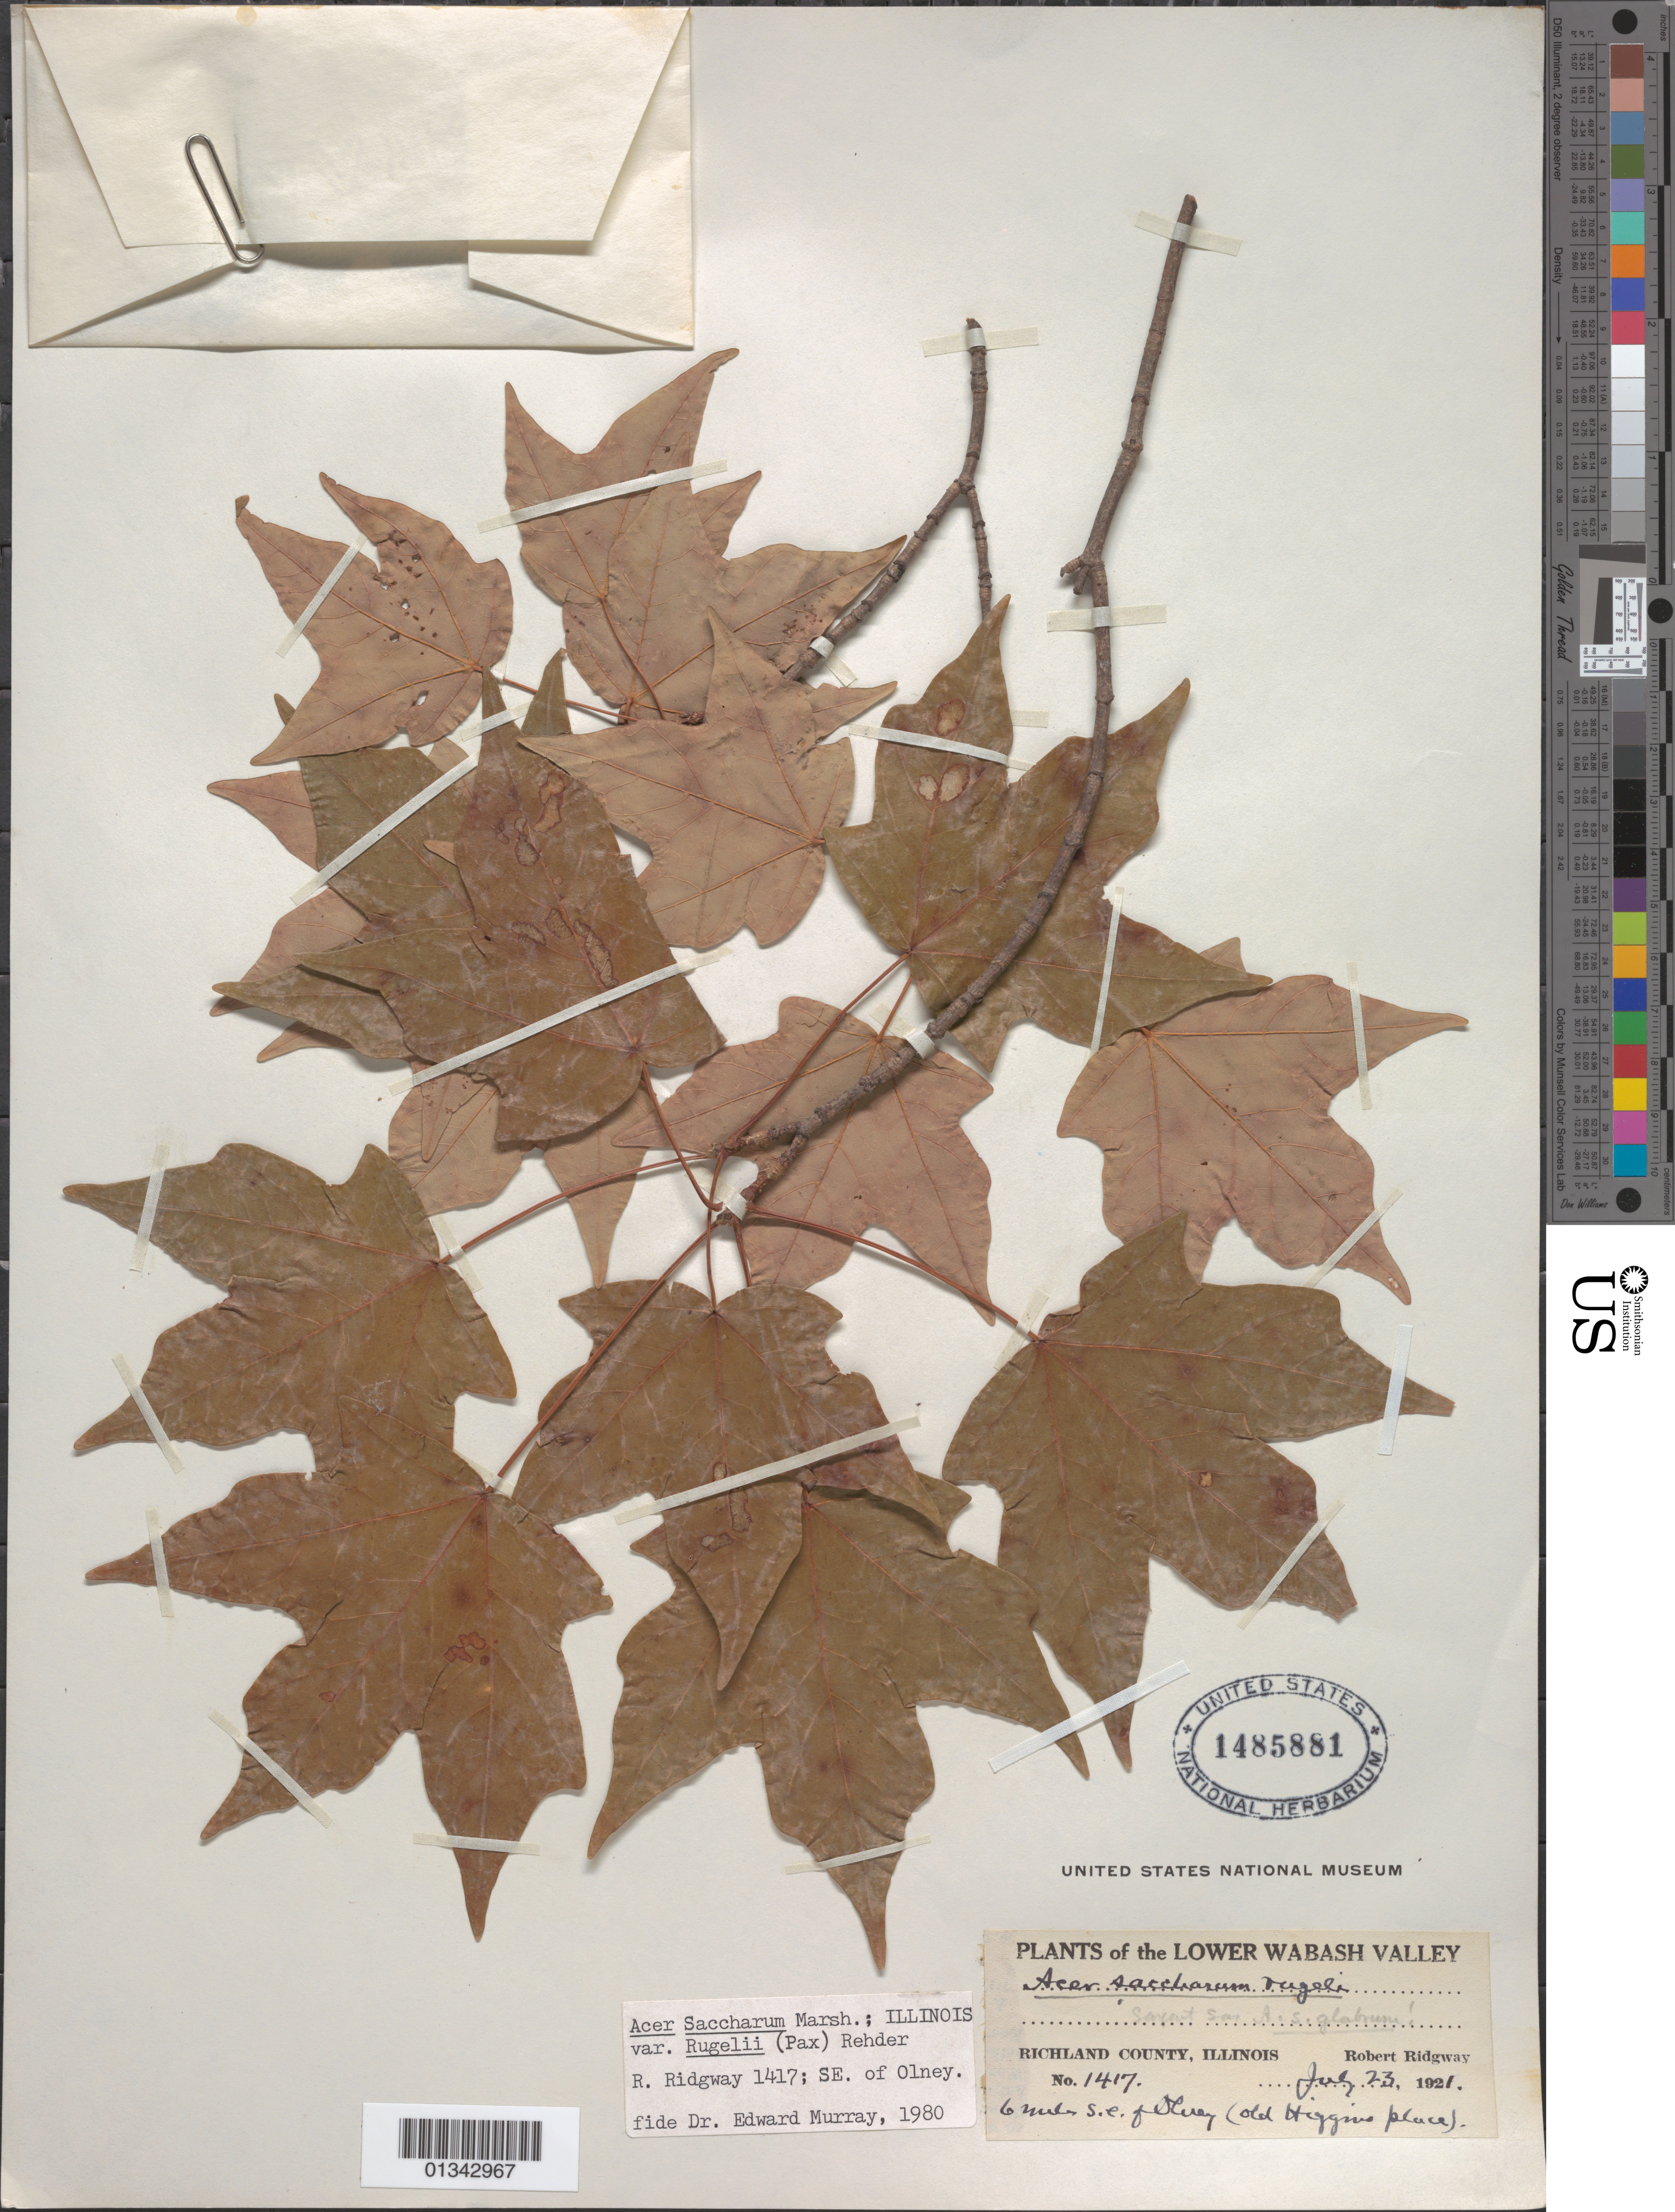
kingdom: Plantae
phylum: Tracheophyta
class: Magnoliopsida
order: Sapindales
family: Sapindaceae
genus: Acer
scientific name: Acer saccharum var. rugelii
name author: (Pax) Rehder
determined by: Murray, Edward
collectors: R. Ridgway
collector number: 1417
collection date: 1921-07-23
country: United States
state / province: Illinois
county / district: Richland County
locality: Richland County, 6 miles SE of Olney (old Higgins place)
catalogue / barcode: US 1485881